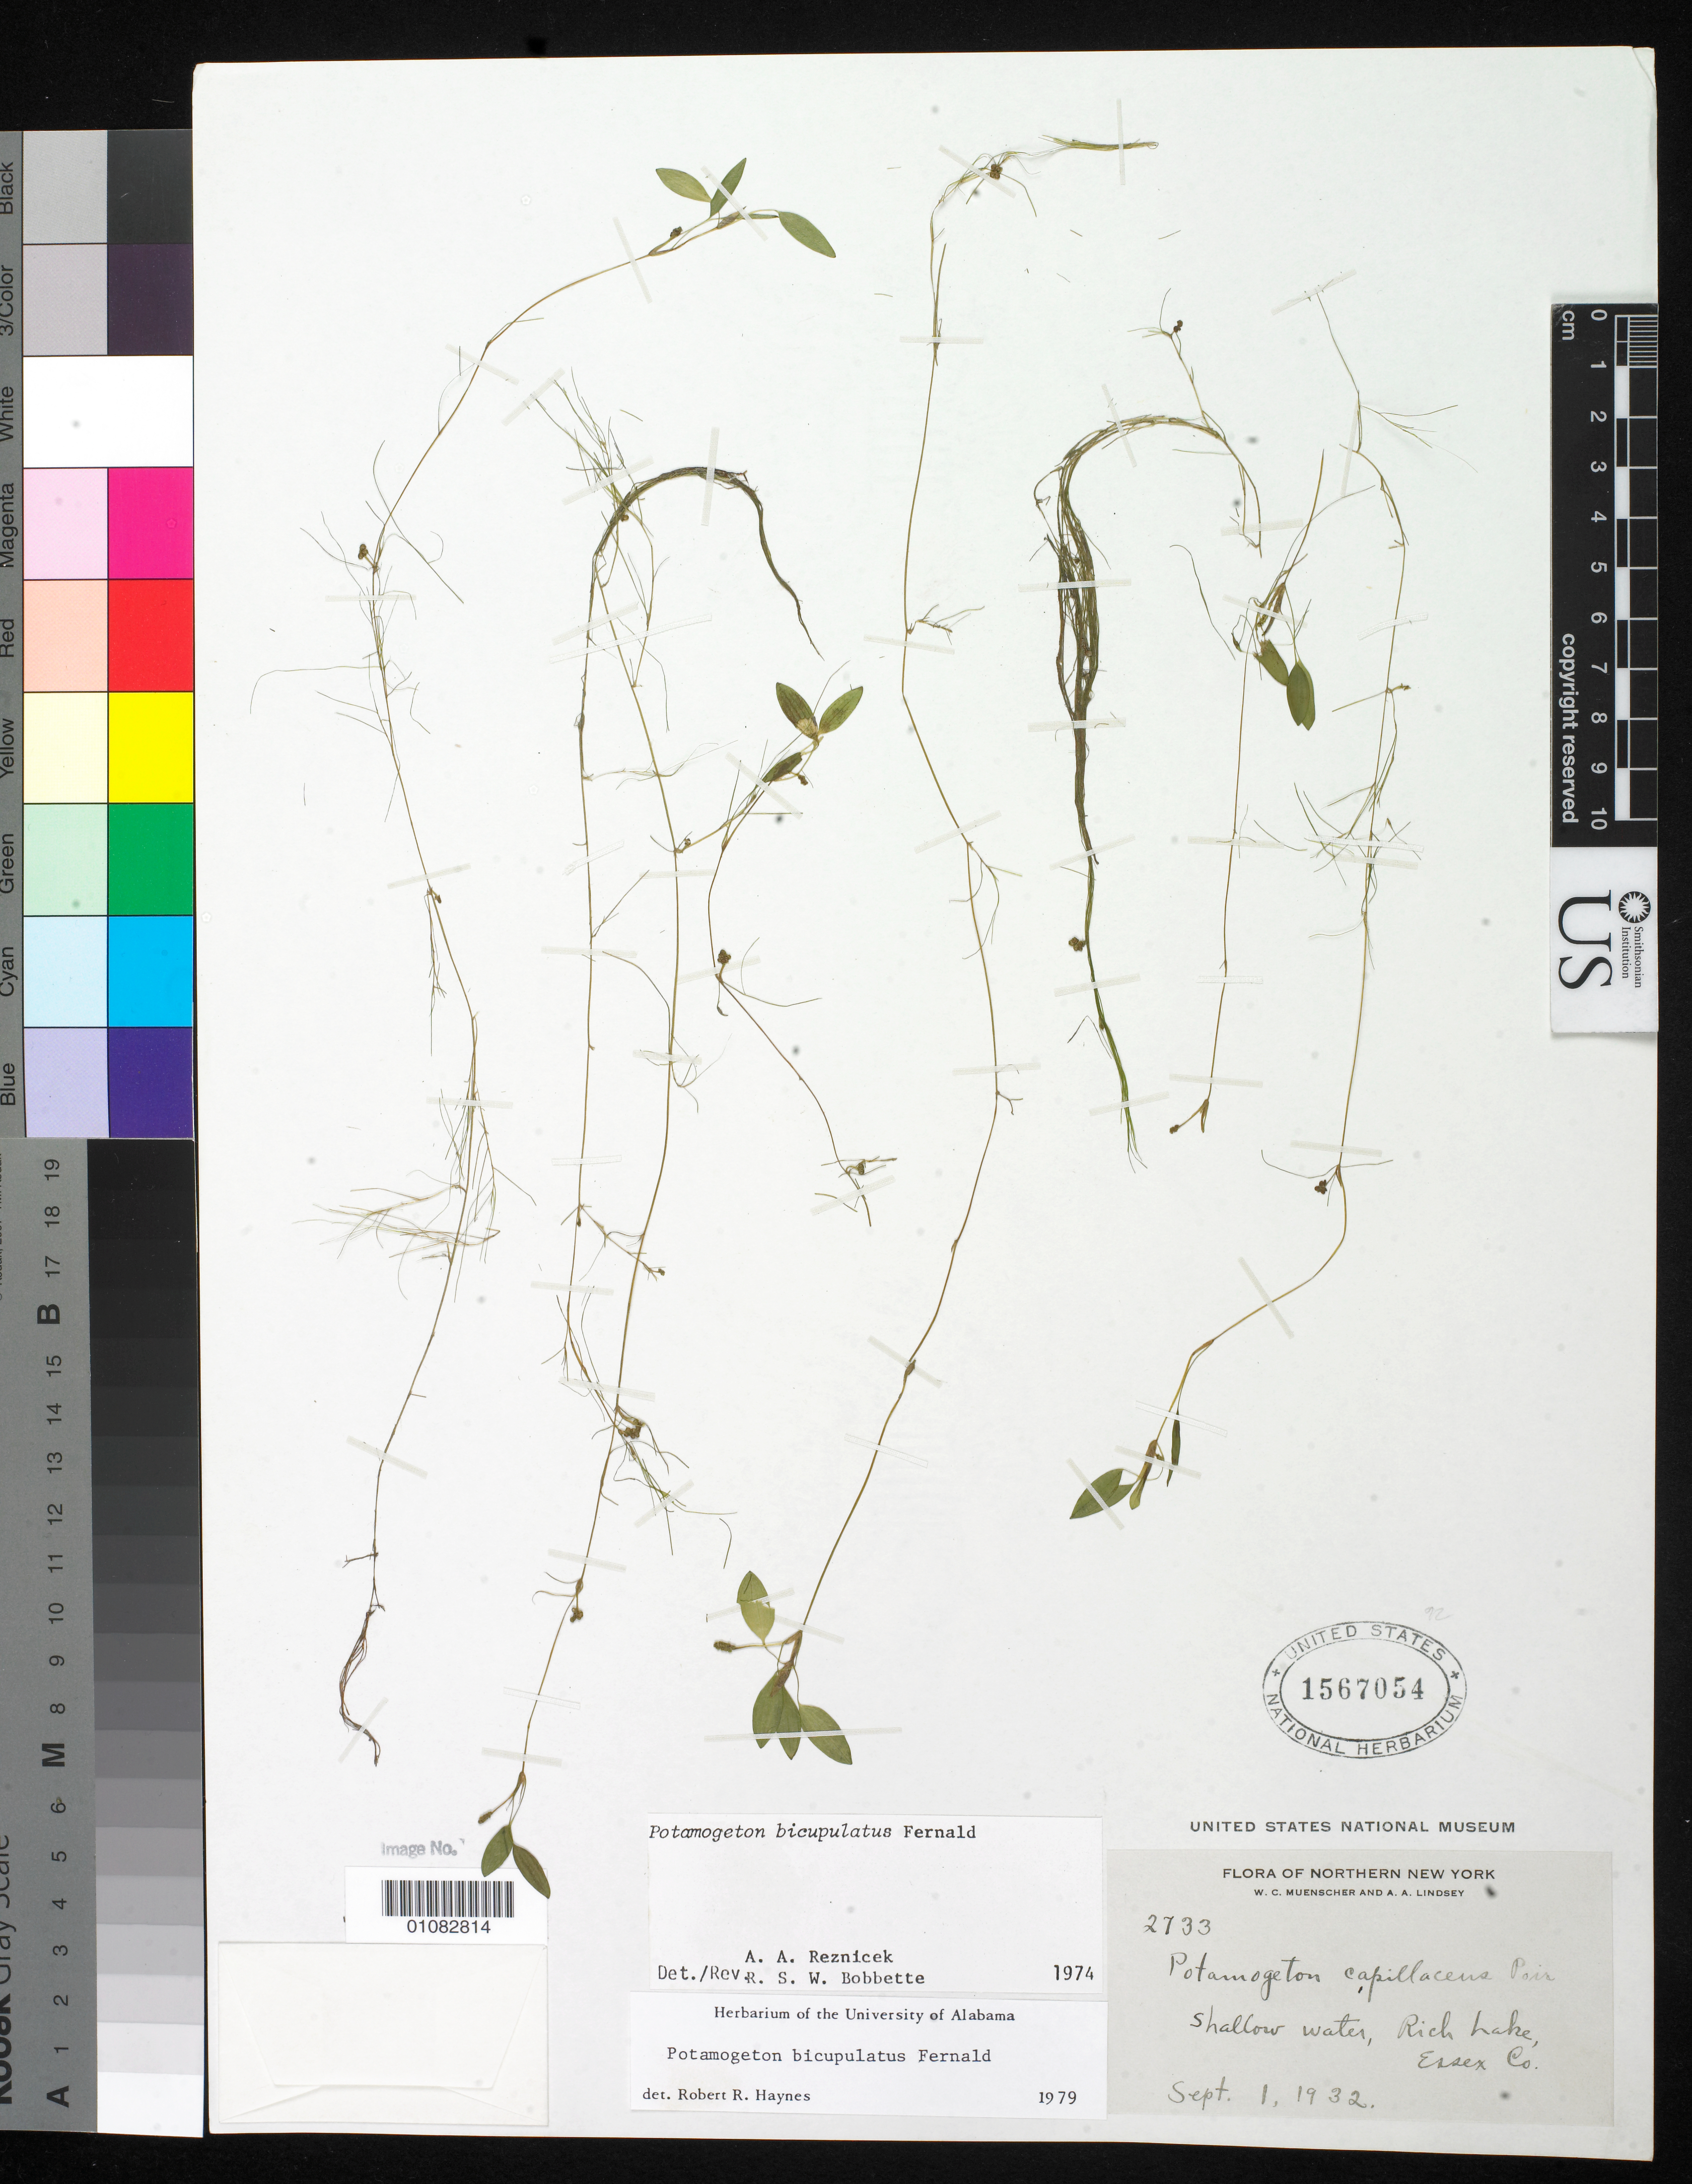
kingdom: Plantae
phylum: Tracheophyta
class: Liliopsida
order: Alismatales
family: Potamogetonaceae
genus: Potamogeton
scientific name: Potamogeton bicupulatus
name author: Fernald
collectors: W. Muenscher & A. Lindsey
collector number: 2733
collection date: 1932-09-01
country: United States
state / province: New York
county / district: Essex County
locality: Rich Lake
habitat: Shallow water.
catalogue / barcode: US 1567054